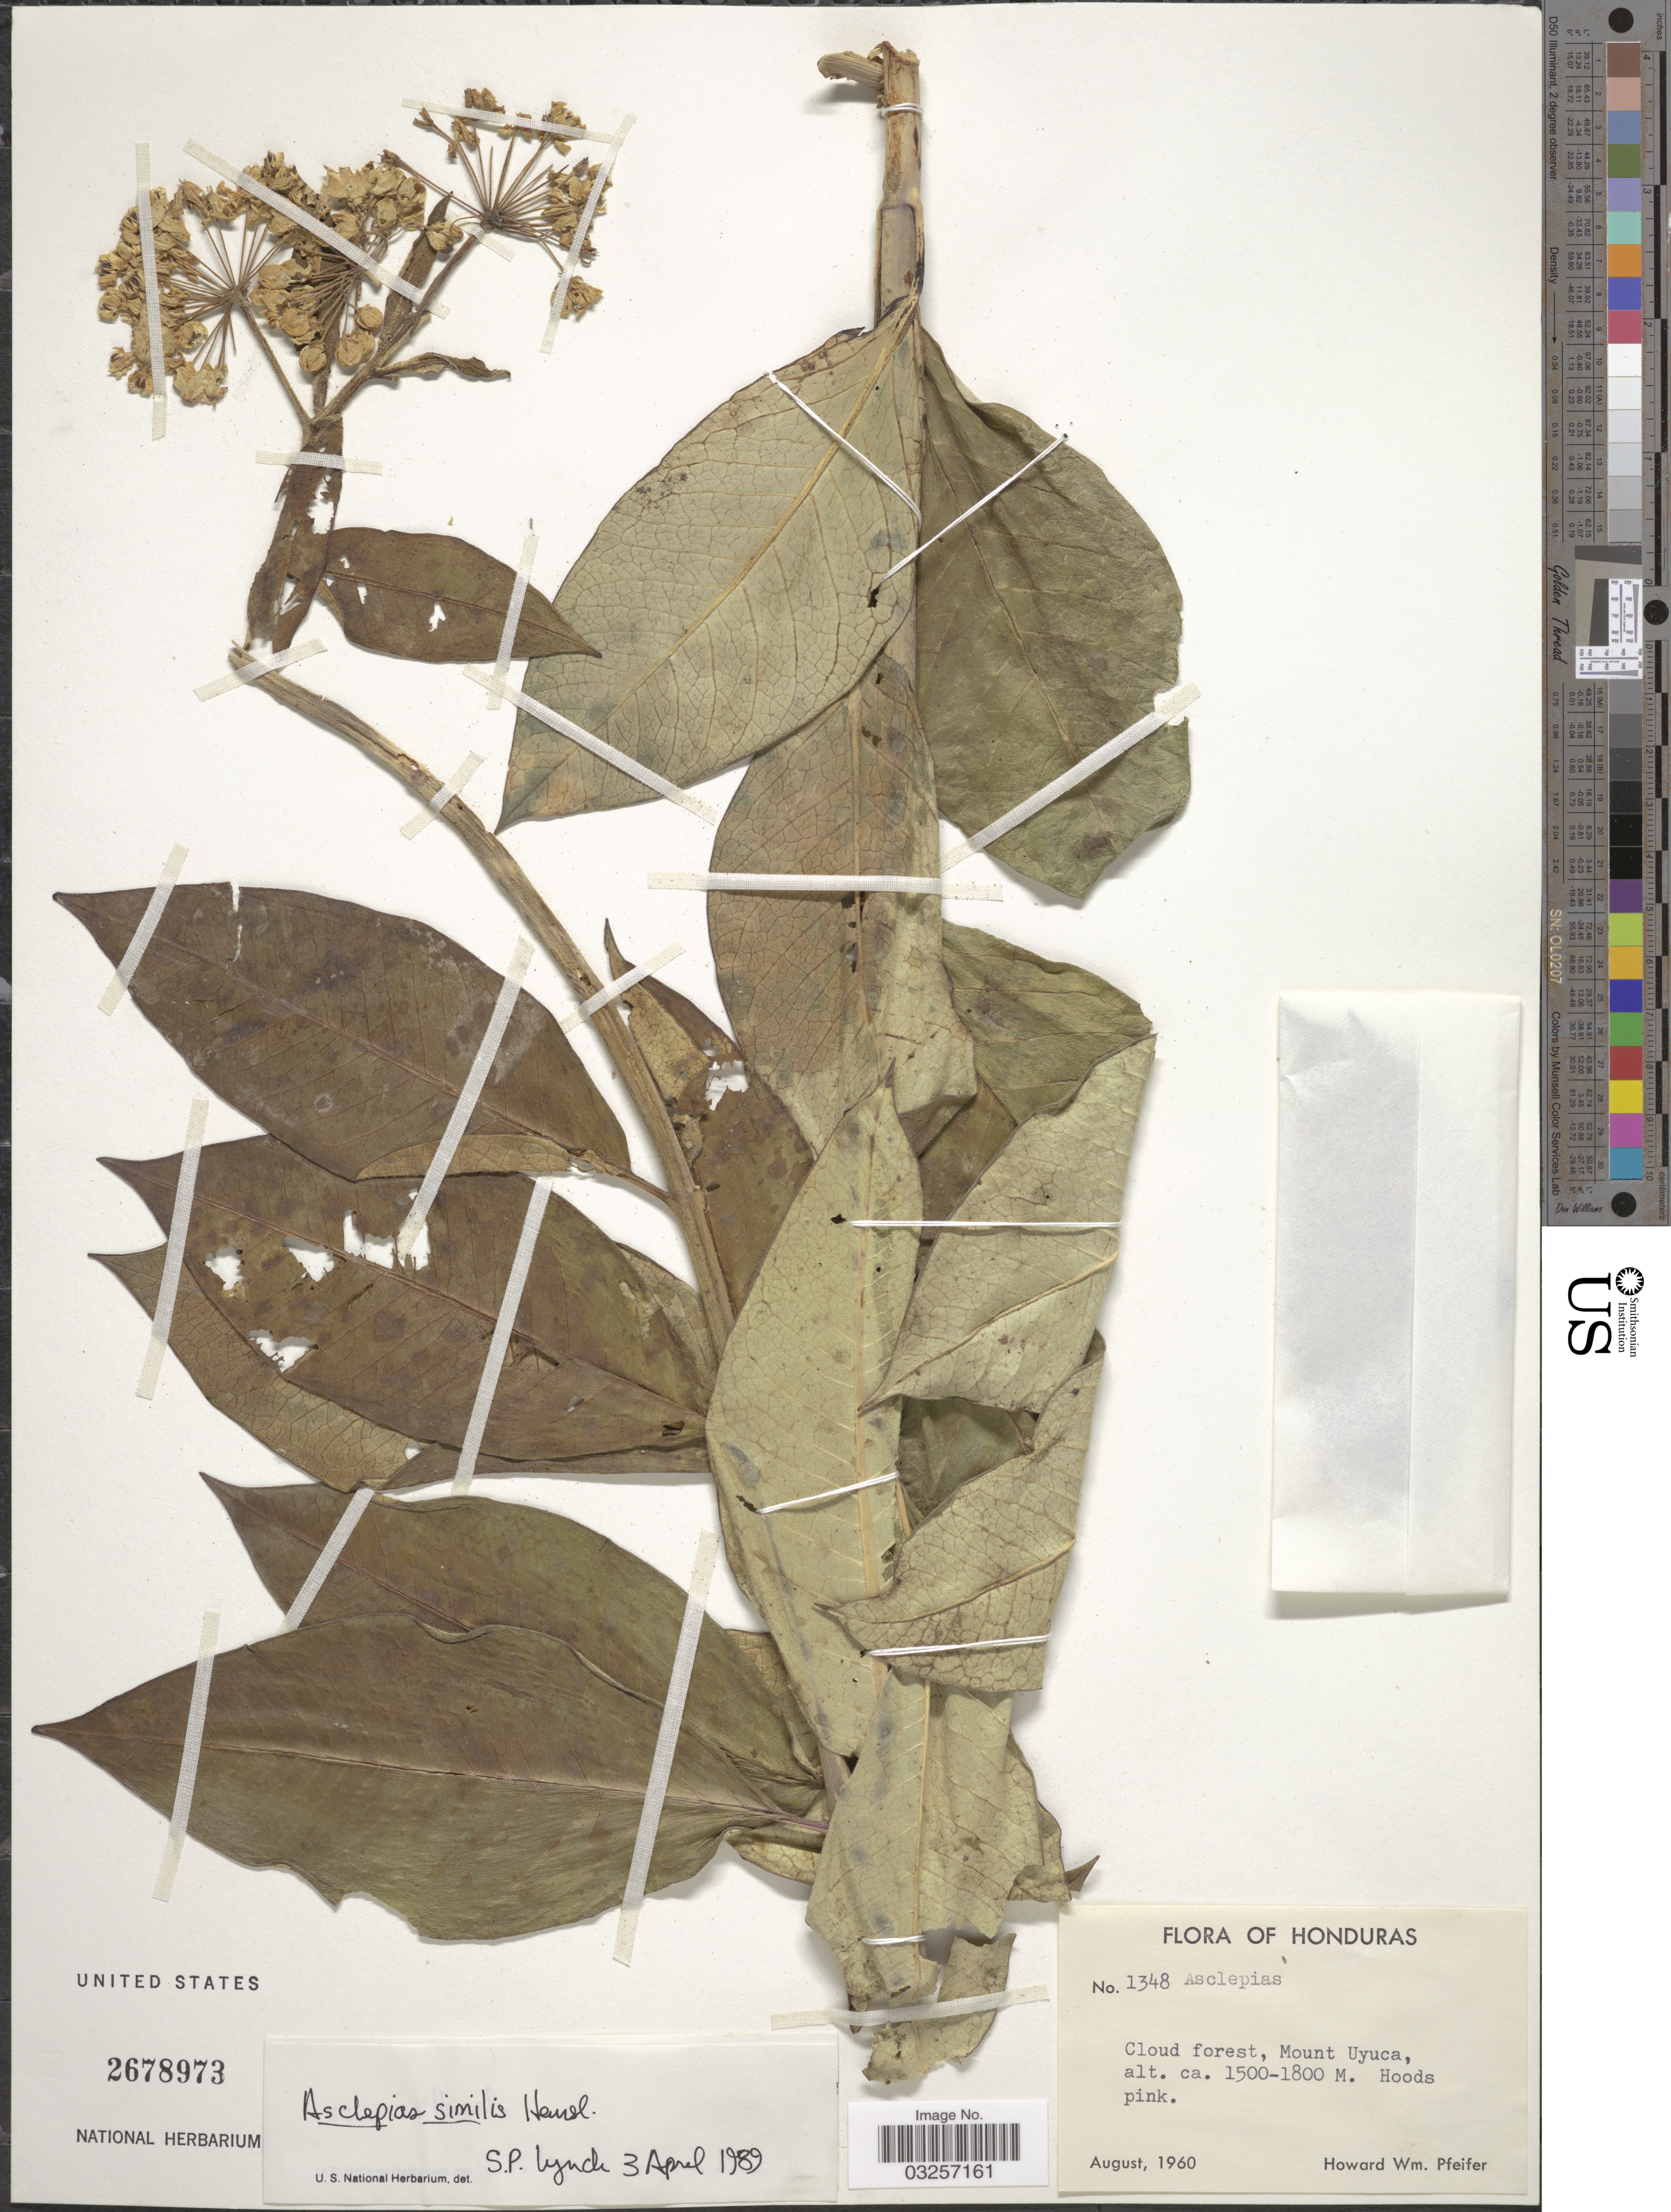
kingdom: Plantae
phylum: Tracheophyta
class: Magnoliopsida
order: Gentianales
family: Apocynaceae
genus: Asclepias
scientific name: Asclepias similis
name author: Hemsl.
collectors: H. W. Pfeifer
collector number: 1348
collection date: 1960-08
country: Honduras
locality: Cloud forest, Mount Uyuca.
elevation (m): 1500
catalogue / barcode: US 2678973